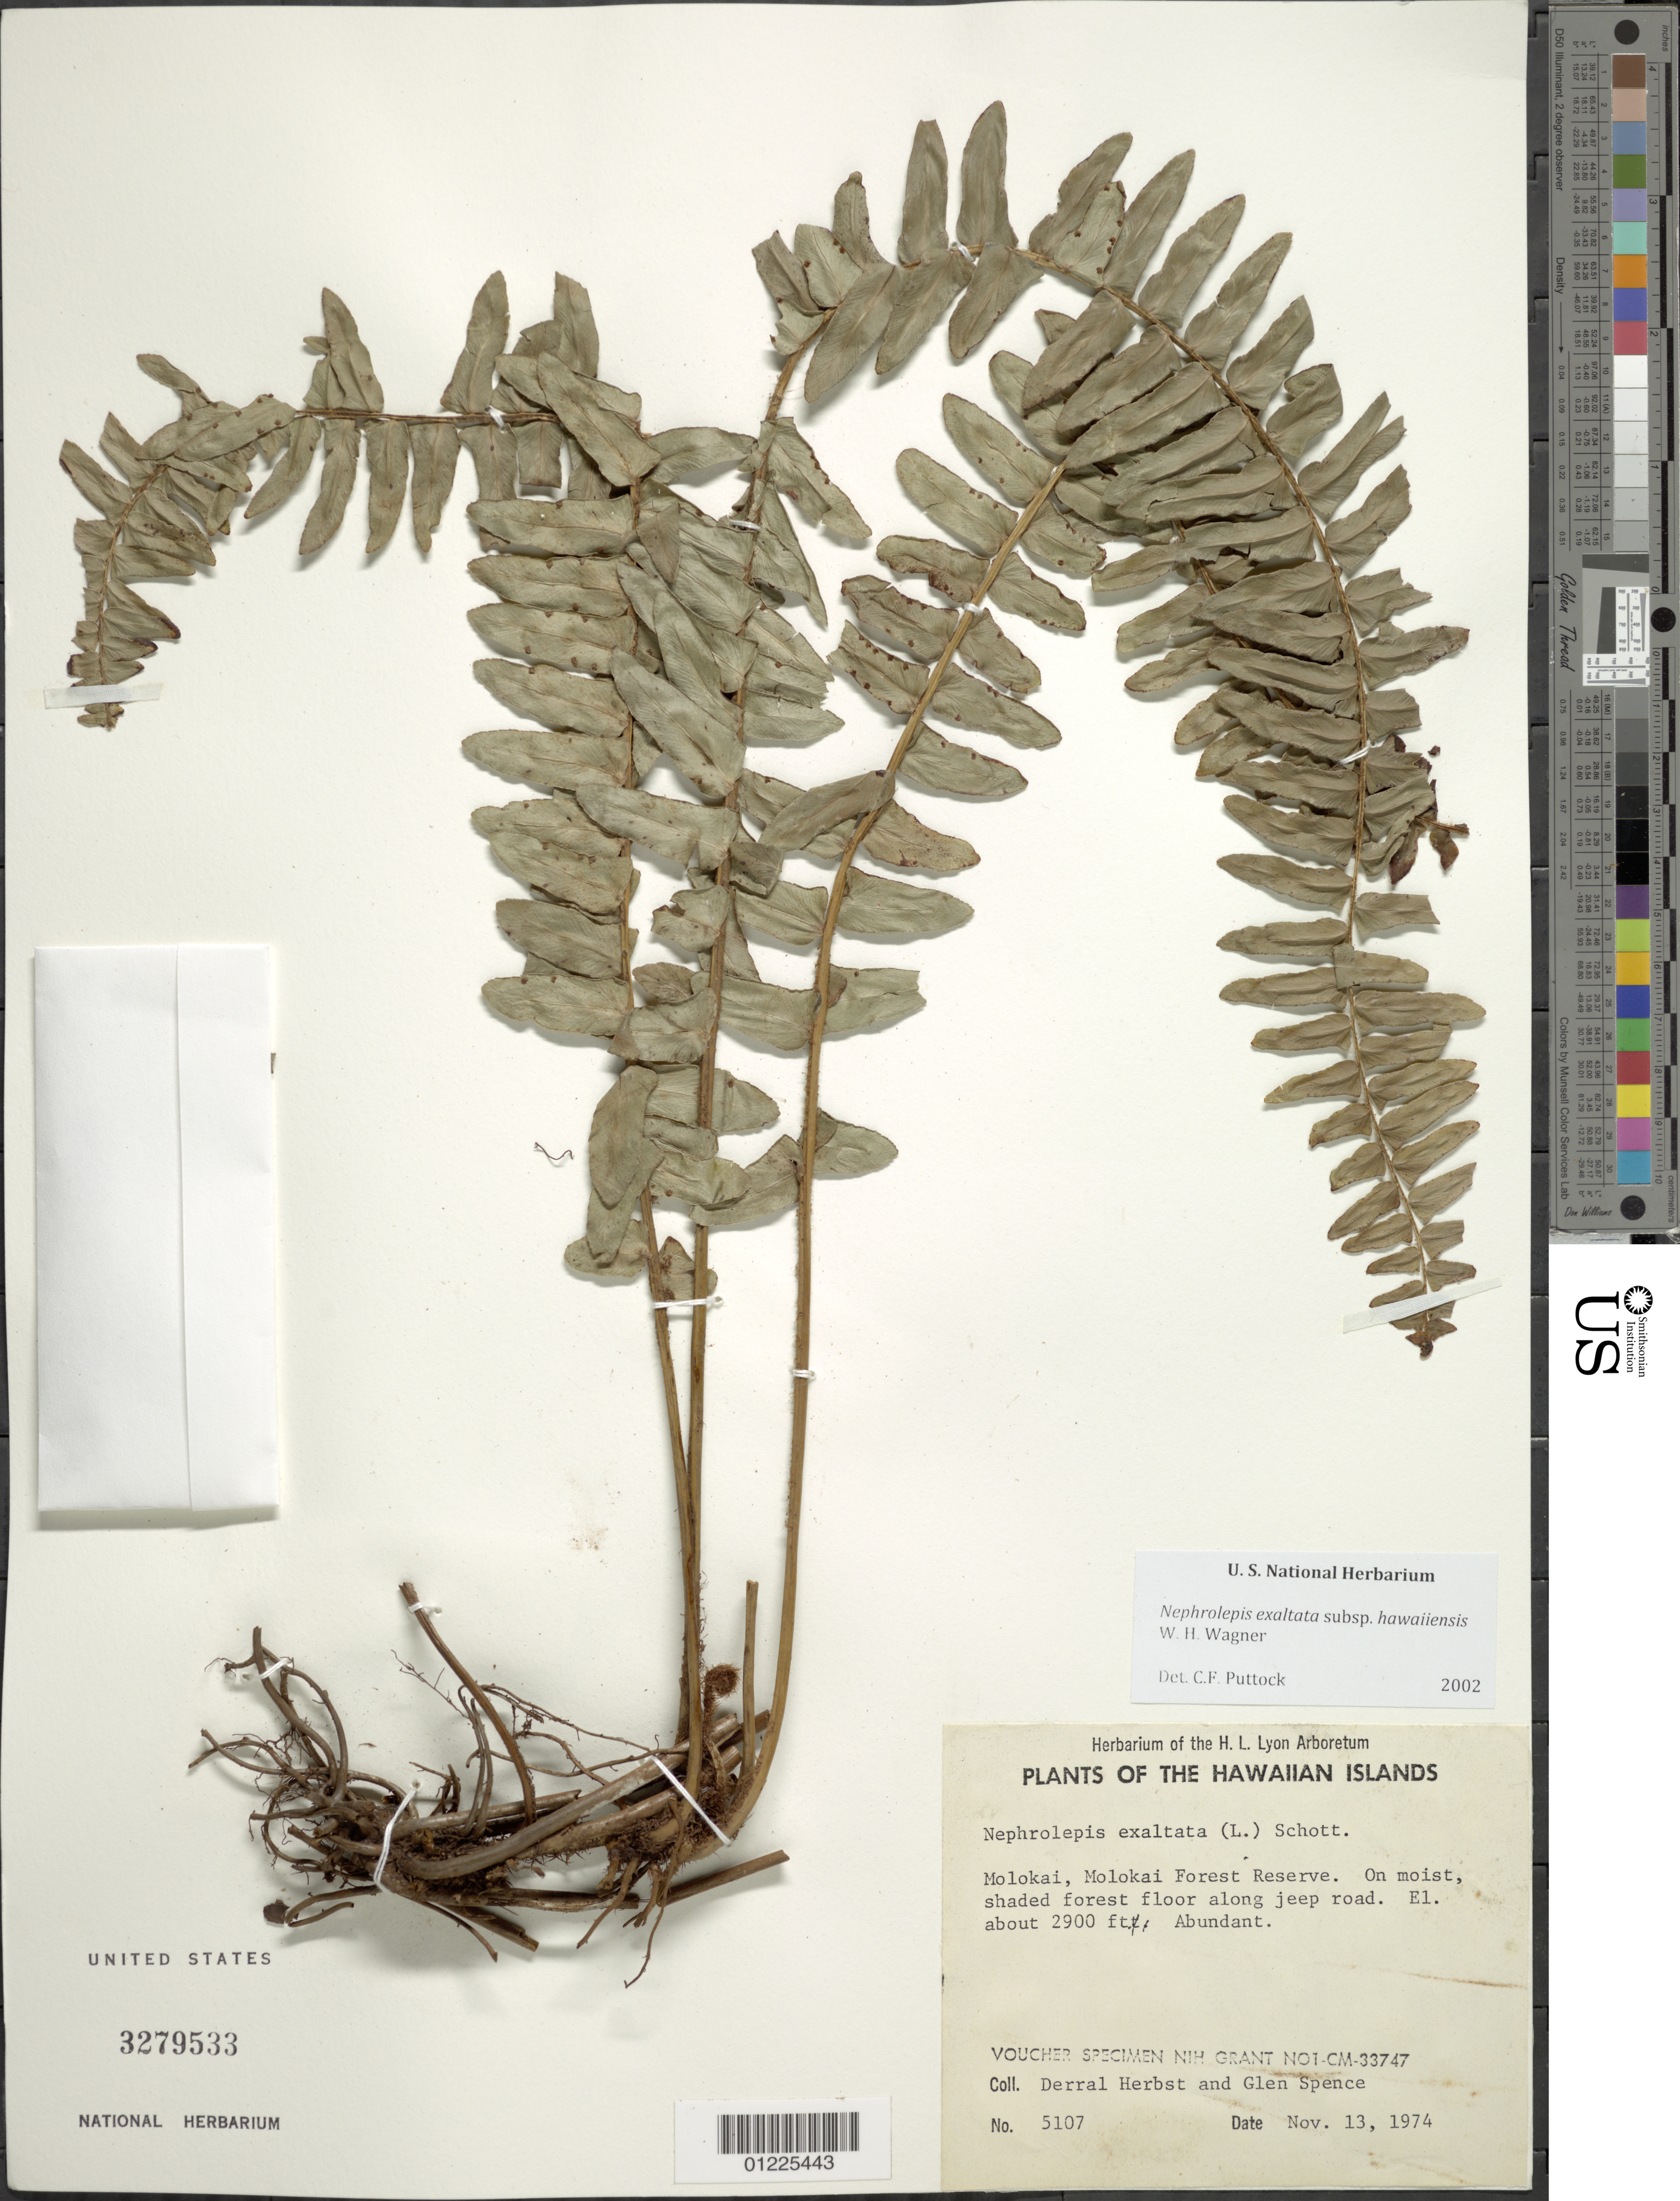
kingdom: Plantae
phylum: Tracheophyta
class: Polypodiopsida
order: Polypodiales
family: Nephrolepidaceae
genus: Nephrolepis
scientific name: Nephrolepis exaltata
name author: (L.) Schott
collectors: D. R. Herbst & G. Spence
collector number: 5107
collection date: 1974-11-13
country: United States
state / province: Hawaii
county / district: Maui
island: Moloka'i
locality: Molokai Forest Reserve.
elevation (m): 884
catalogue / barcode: US 3279533